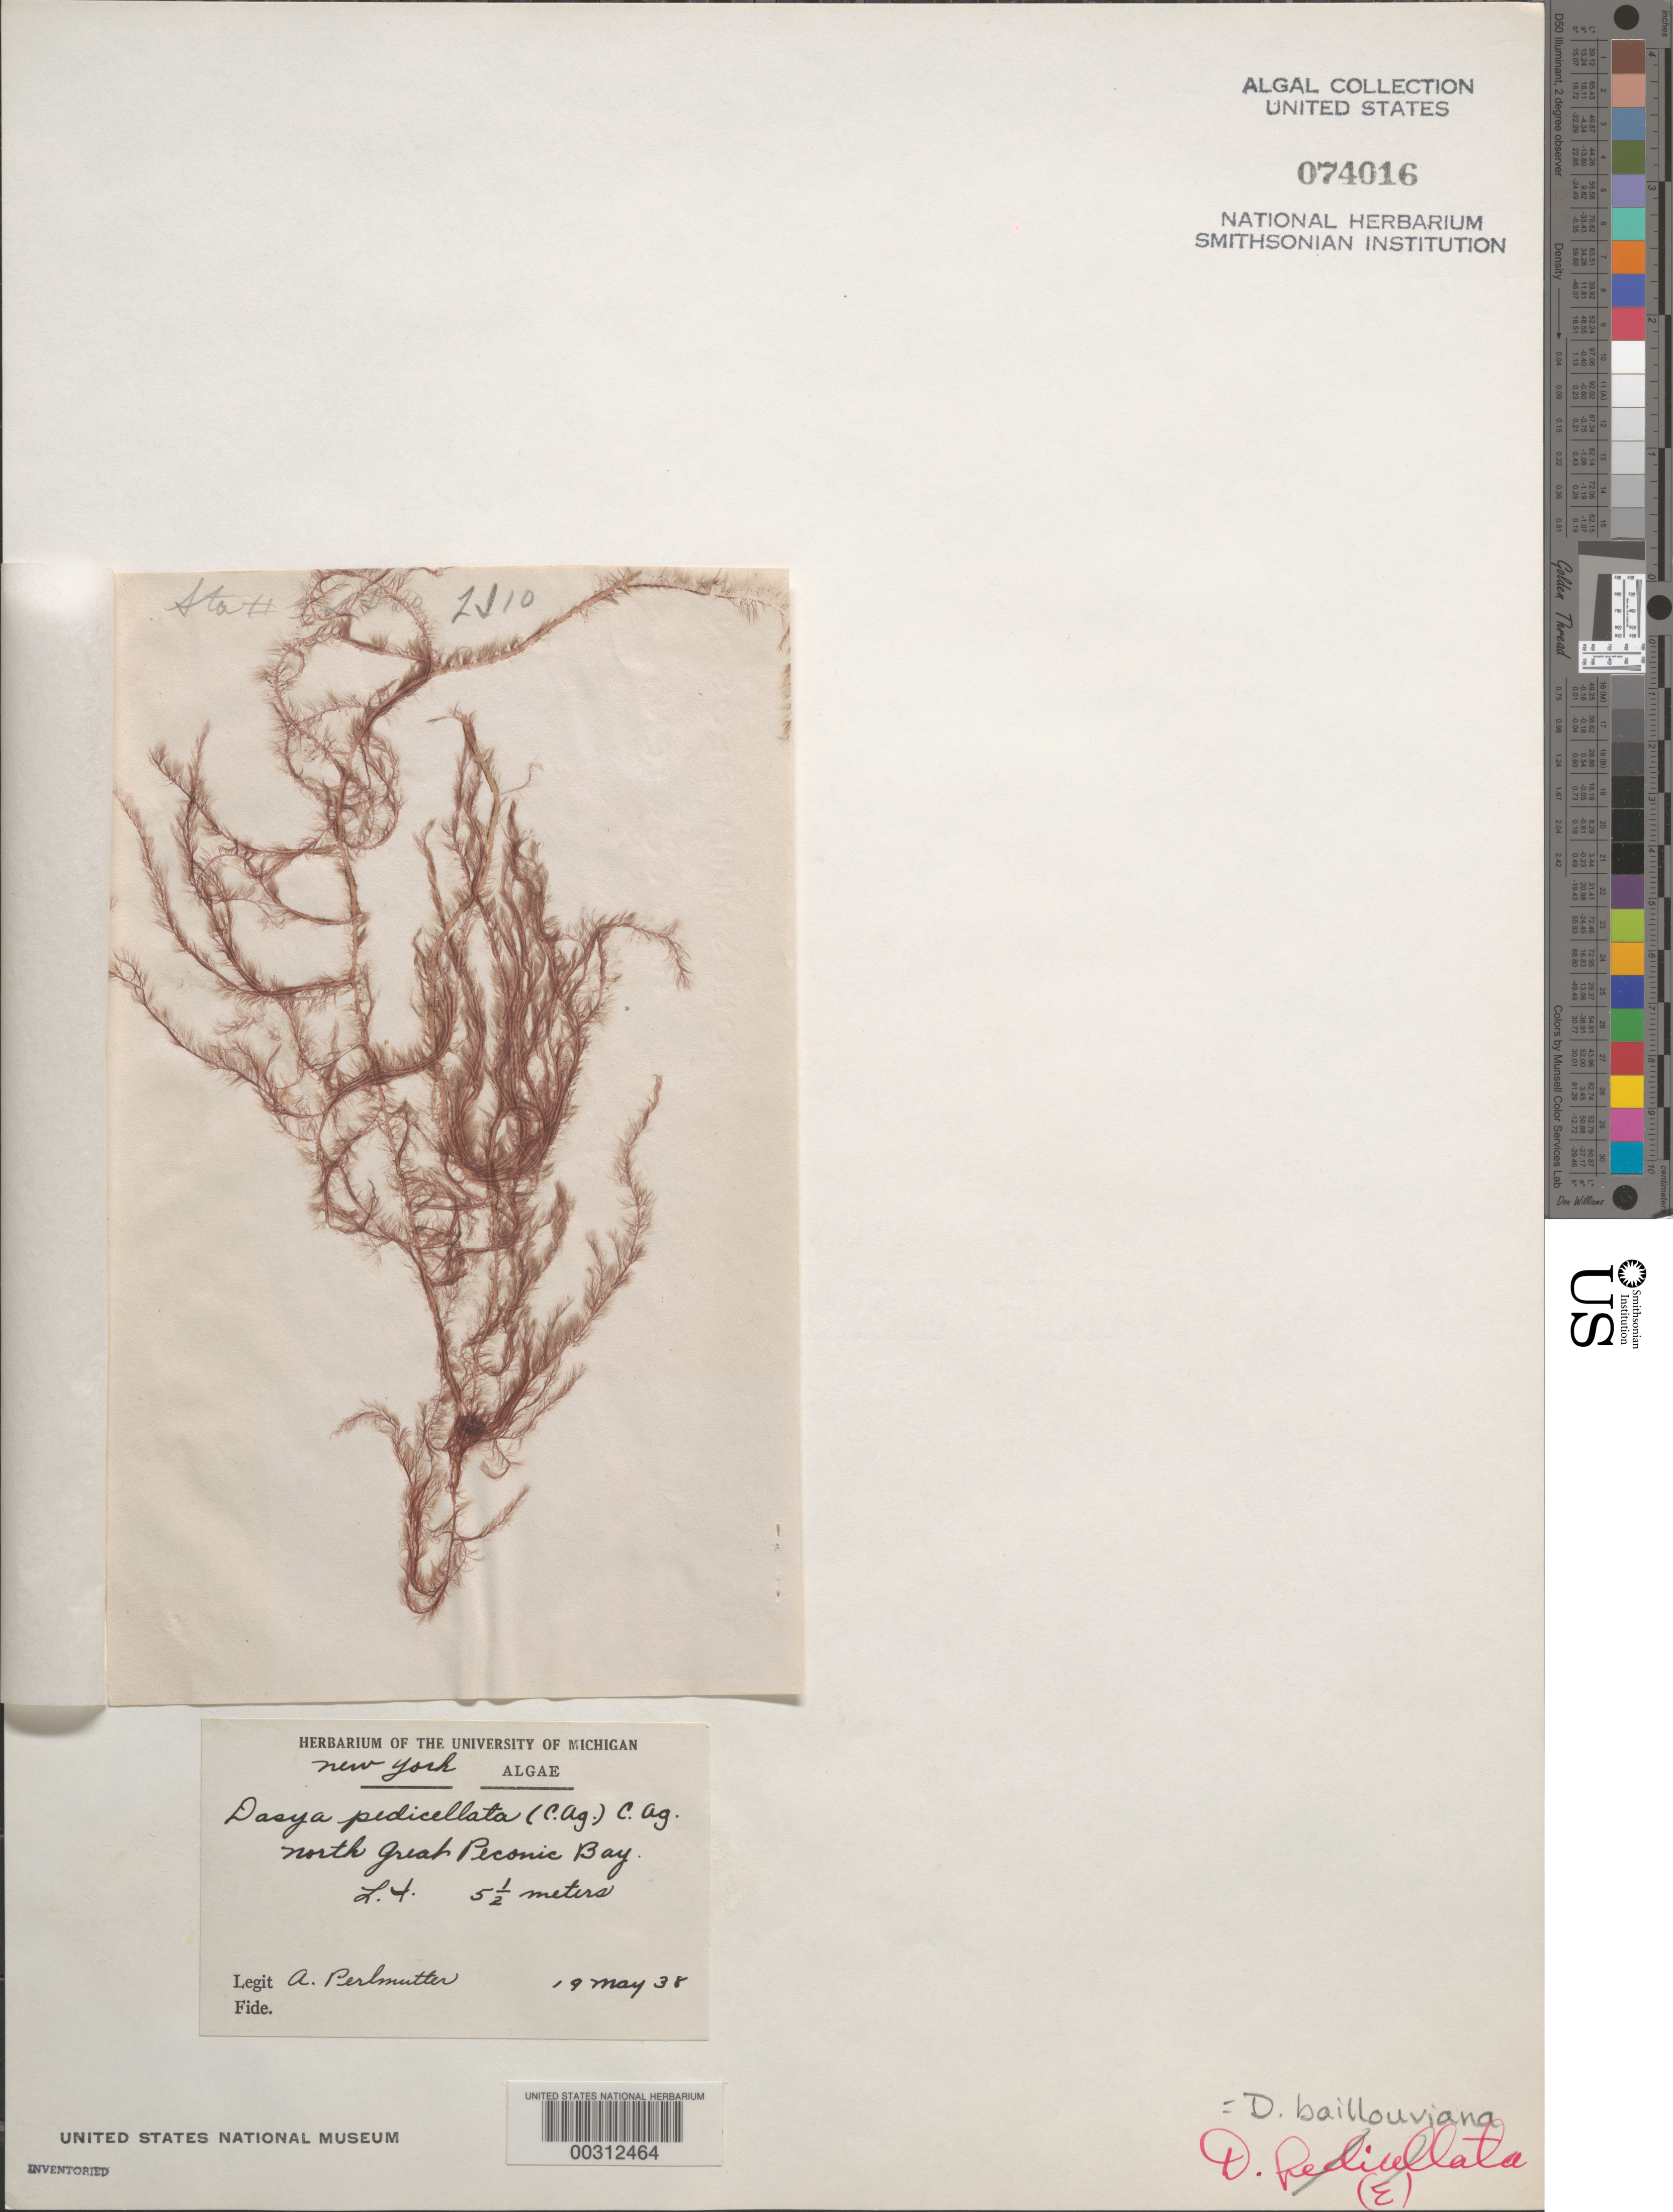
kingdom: Plantae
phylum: Rhodophyta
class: Florideophyceae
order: Ceramiales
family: Dasyaceae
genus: Dasya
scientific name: Dasya pedicellata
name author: (C. Agardh) C. Agardh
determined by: Algae name updating Project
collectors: A. Perlmutter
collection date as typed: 19 May 1938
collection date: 1938-05-19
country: United States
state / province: New York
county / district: Suffolk County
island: Long Island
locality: North Great Peconic Bay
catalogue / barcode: US 74016